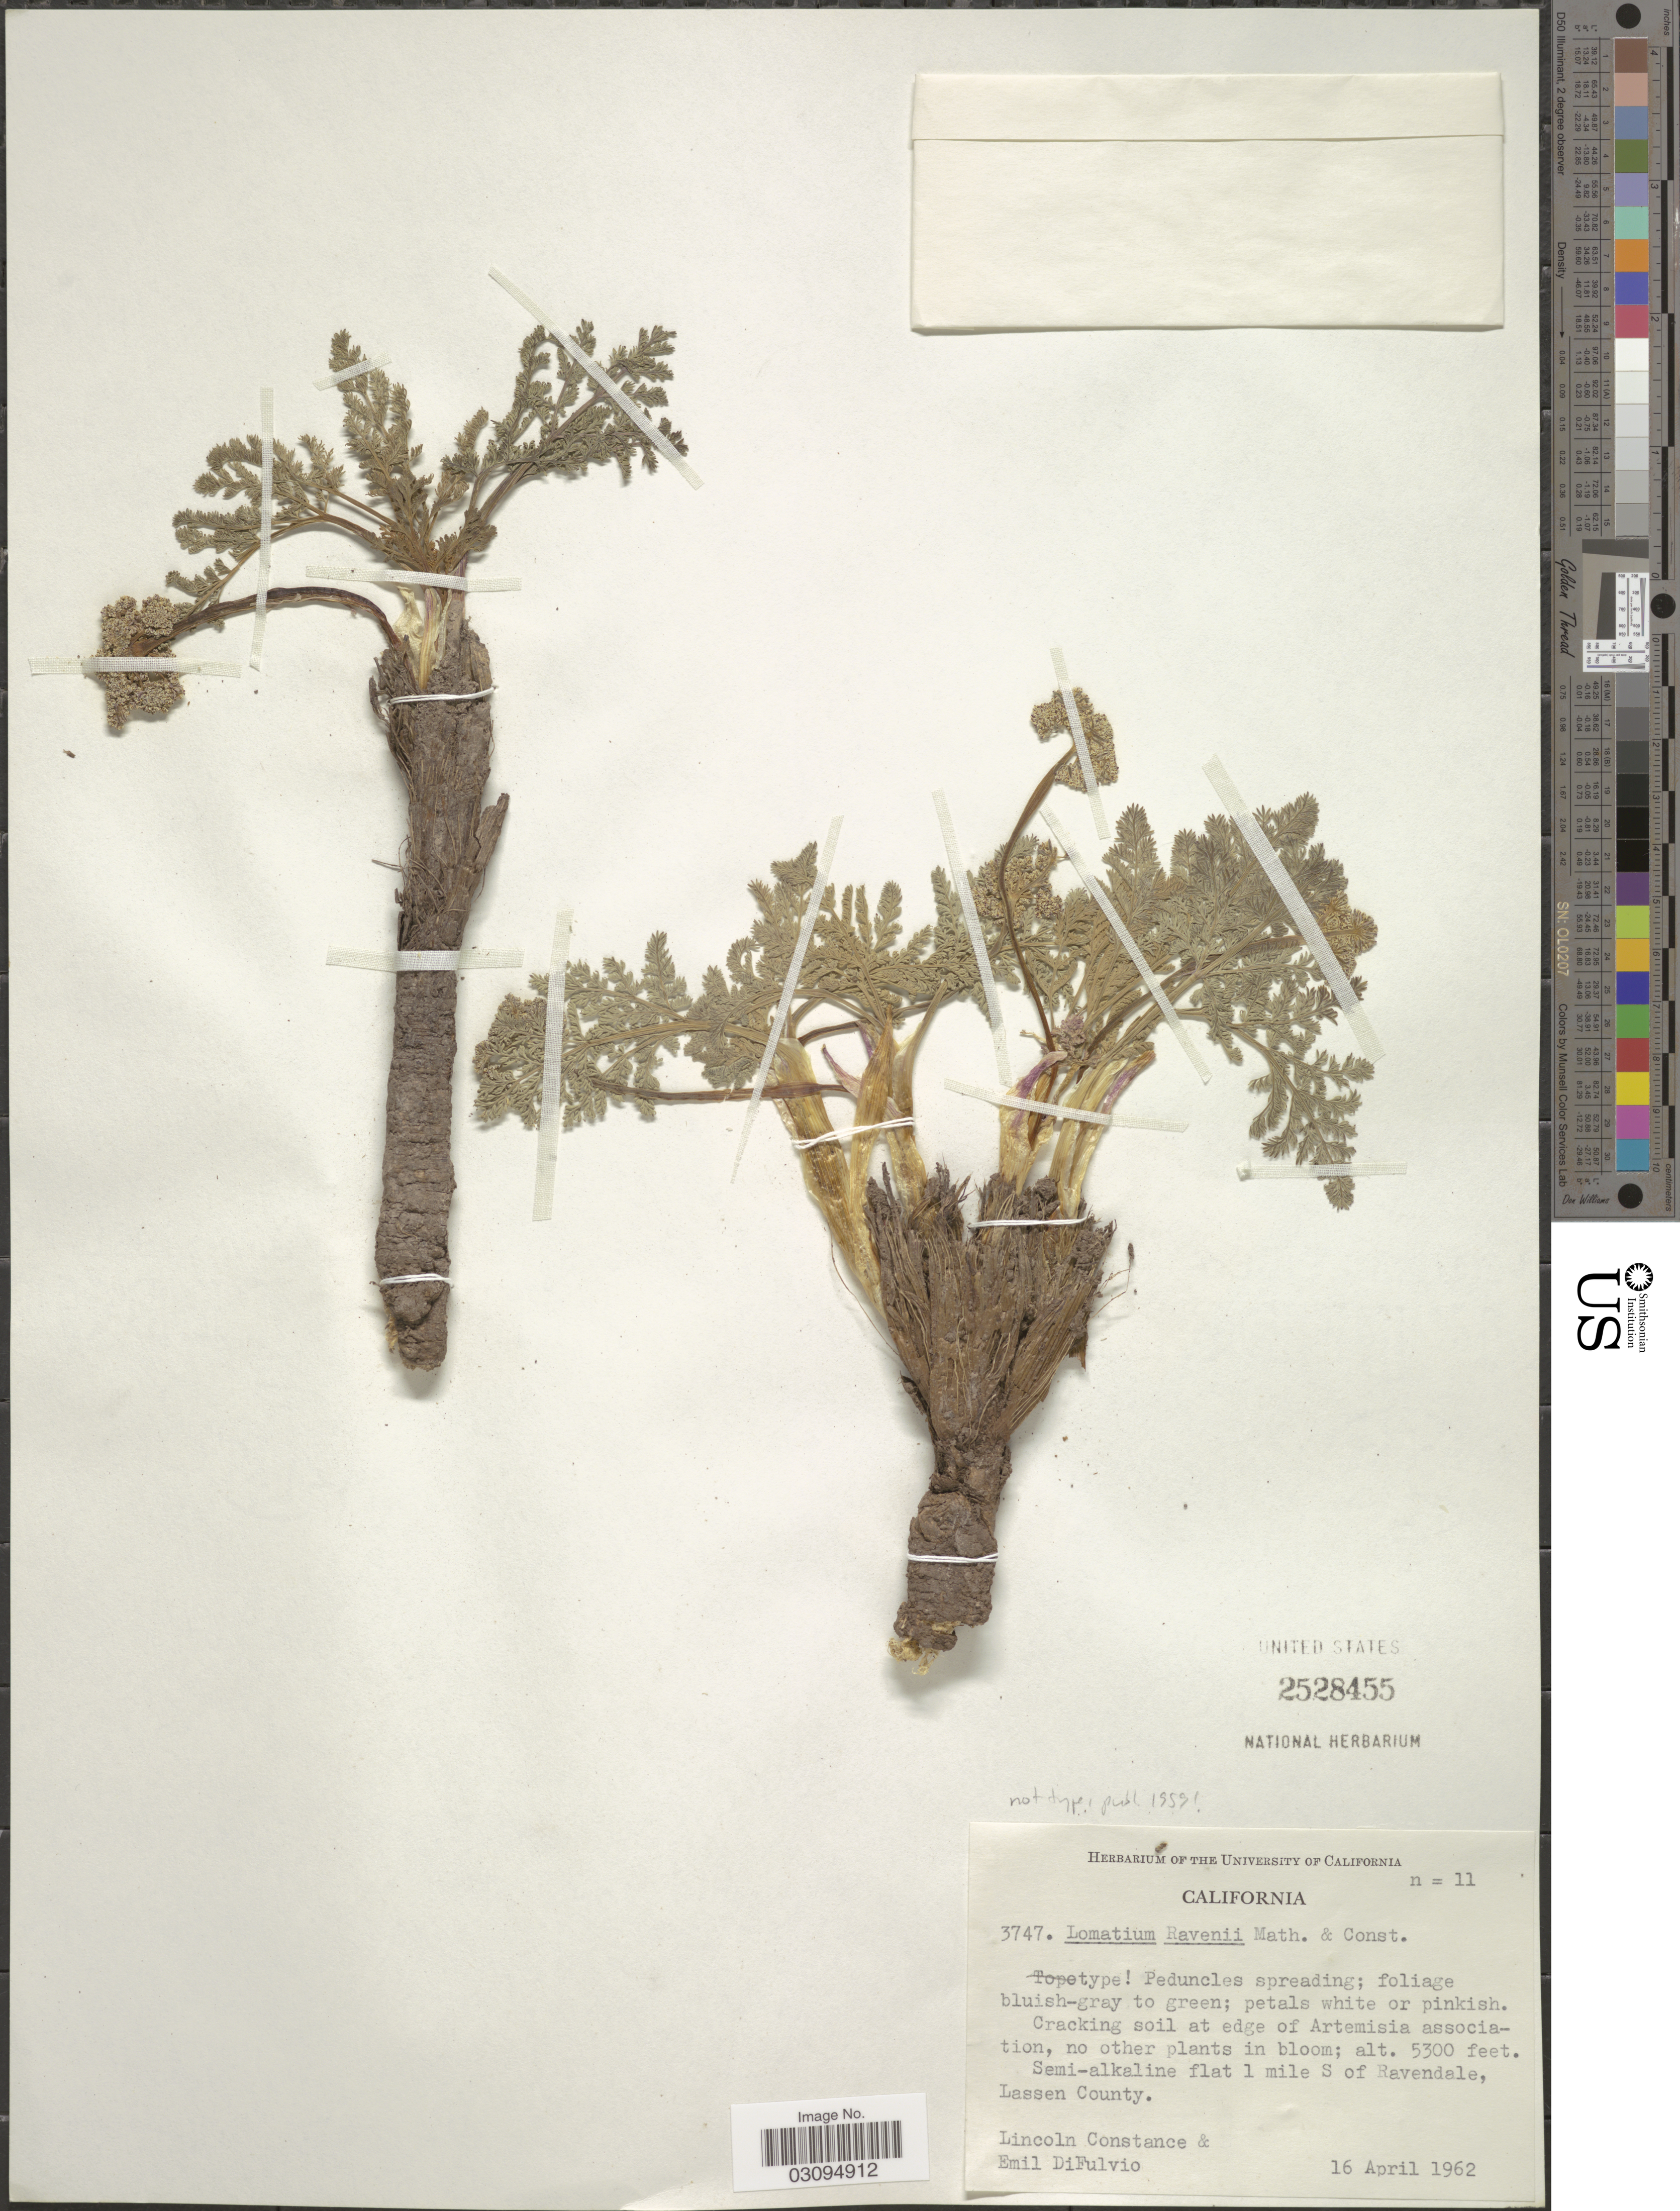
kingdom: Plantae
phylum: Tracheophyta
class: Magnoliopsida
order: Apiales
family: Apiaceae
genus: Lomatium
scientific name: Lomatium ravenii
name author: Mathias & Constance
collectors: L. Constance & E. DiFulvio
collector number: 3747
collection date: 1962-04-16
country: United States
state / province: California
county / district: Lassen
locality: Semi-alkaline flat 1 mile S of Ravendale, Lassen County.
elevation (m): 1615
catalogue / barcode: US 2528455